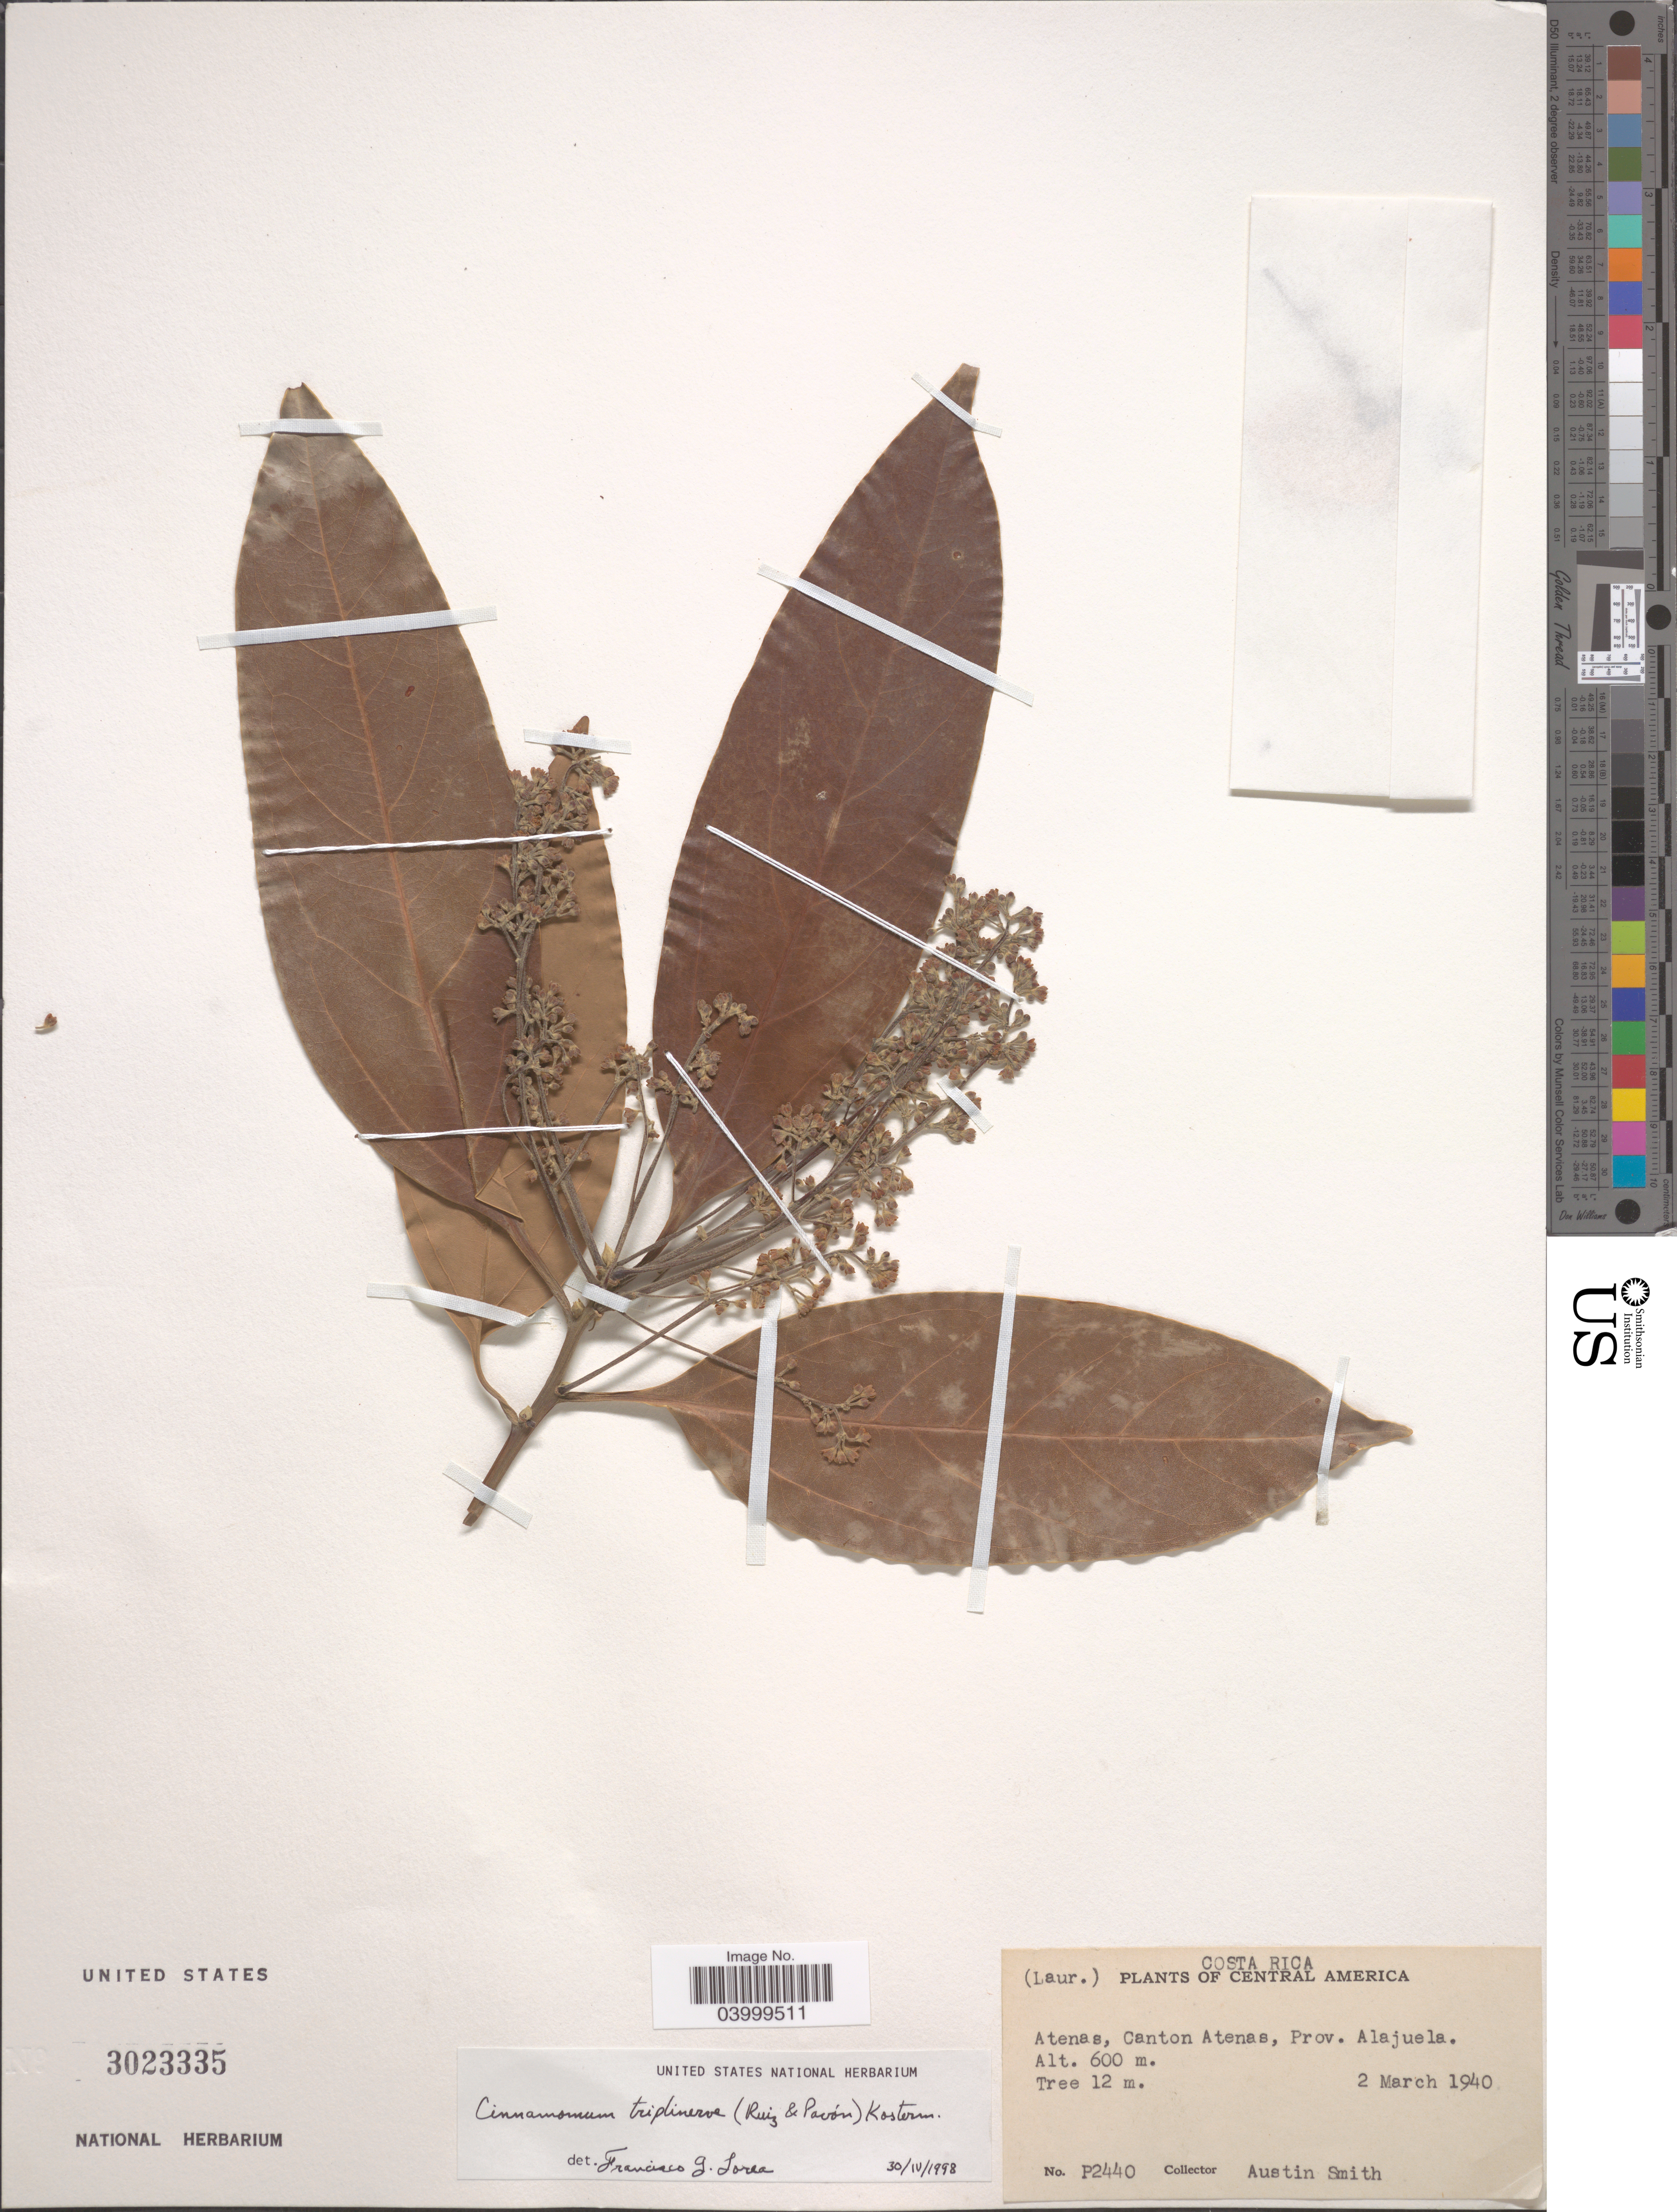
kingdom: Plantae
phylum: Tracheophyta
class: Magnoliopsida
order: Laurales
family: Lauraceae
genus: Cinnamomum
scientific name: Cinnamomum triplinerve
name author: (Ruiz & Pav.) Kosterm.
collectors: Aust P. Smith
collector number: P2440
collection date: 1940-03-02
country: Costa Rica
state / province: Alajuela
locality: Atenas, Canton Atenas.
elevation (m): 600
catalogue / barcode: US 3023335